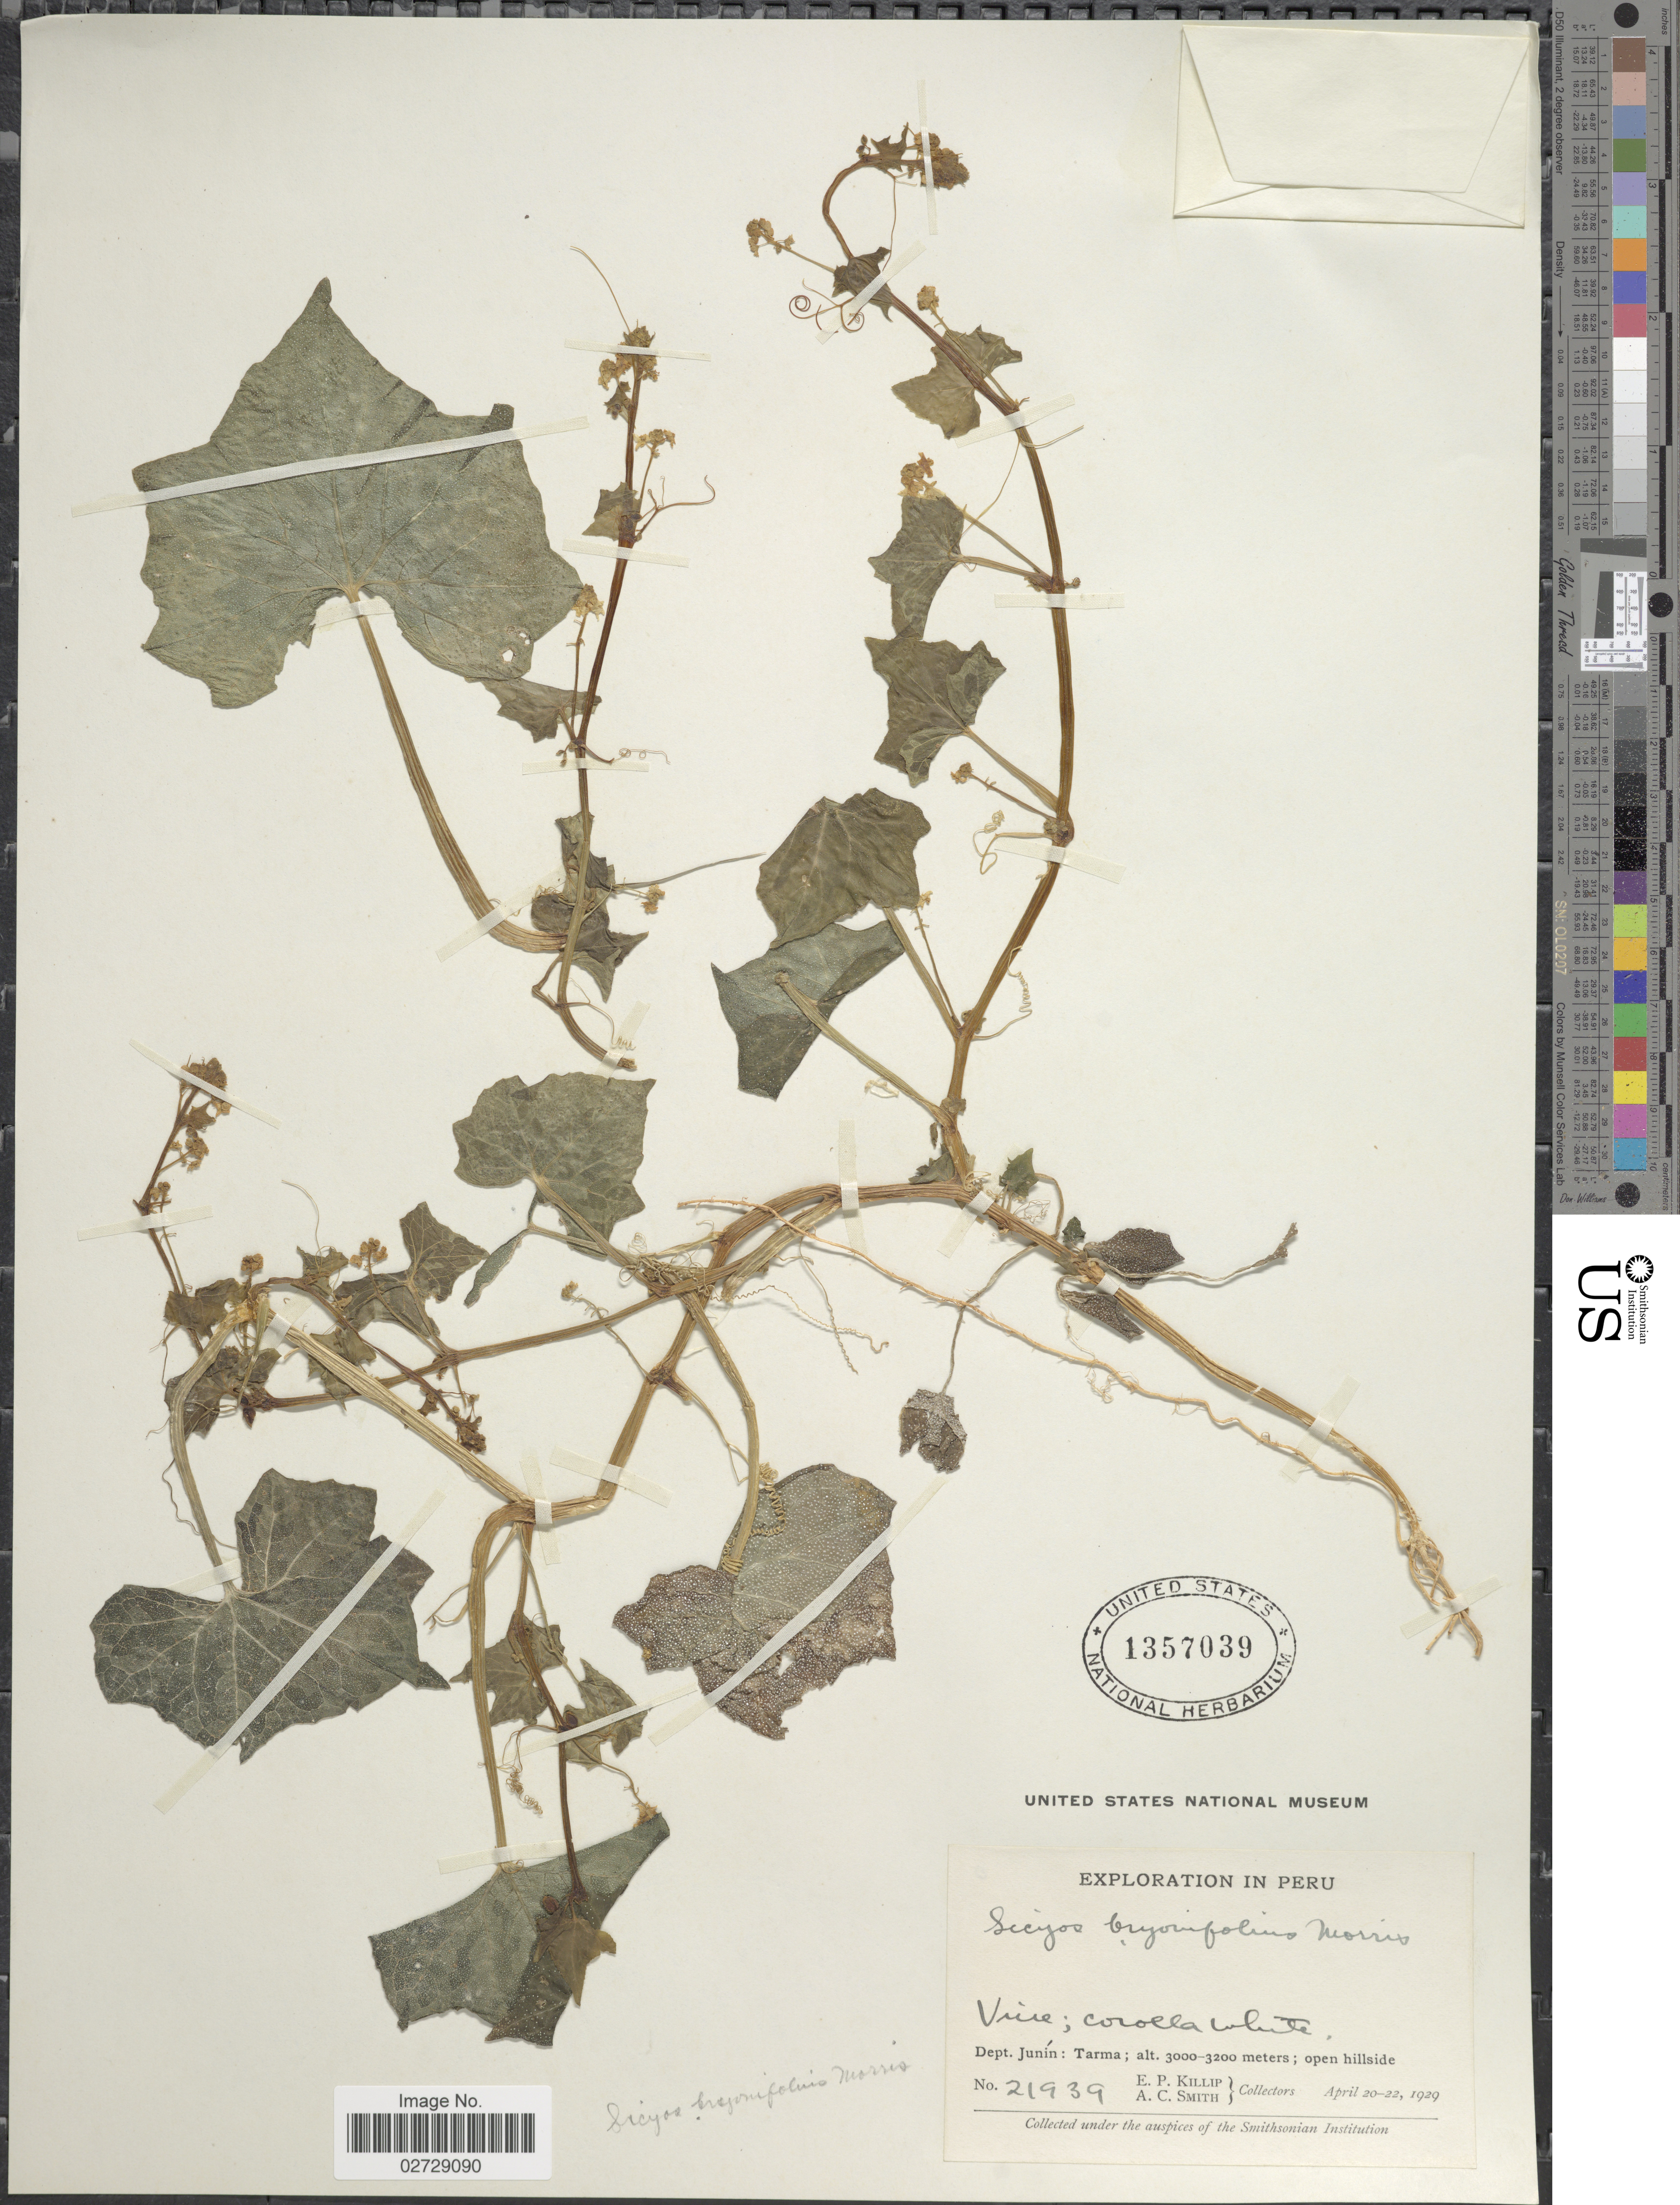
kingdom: Plantae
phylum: Tracheophyta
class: Magnoliopsida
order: Cucurbitales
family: Cucurbitaceae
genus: Sicyos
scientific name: Sicyos baderoa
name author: Hook. & Arn.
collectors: E. P. Killip & A. C. Smith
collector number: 21939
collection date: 1929-04-20/1929-04-22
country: Peru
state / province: Junín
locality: Dept. Junín: Tarma; open hillside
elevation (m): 3000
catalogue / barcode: US 1357039